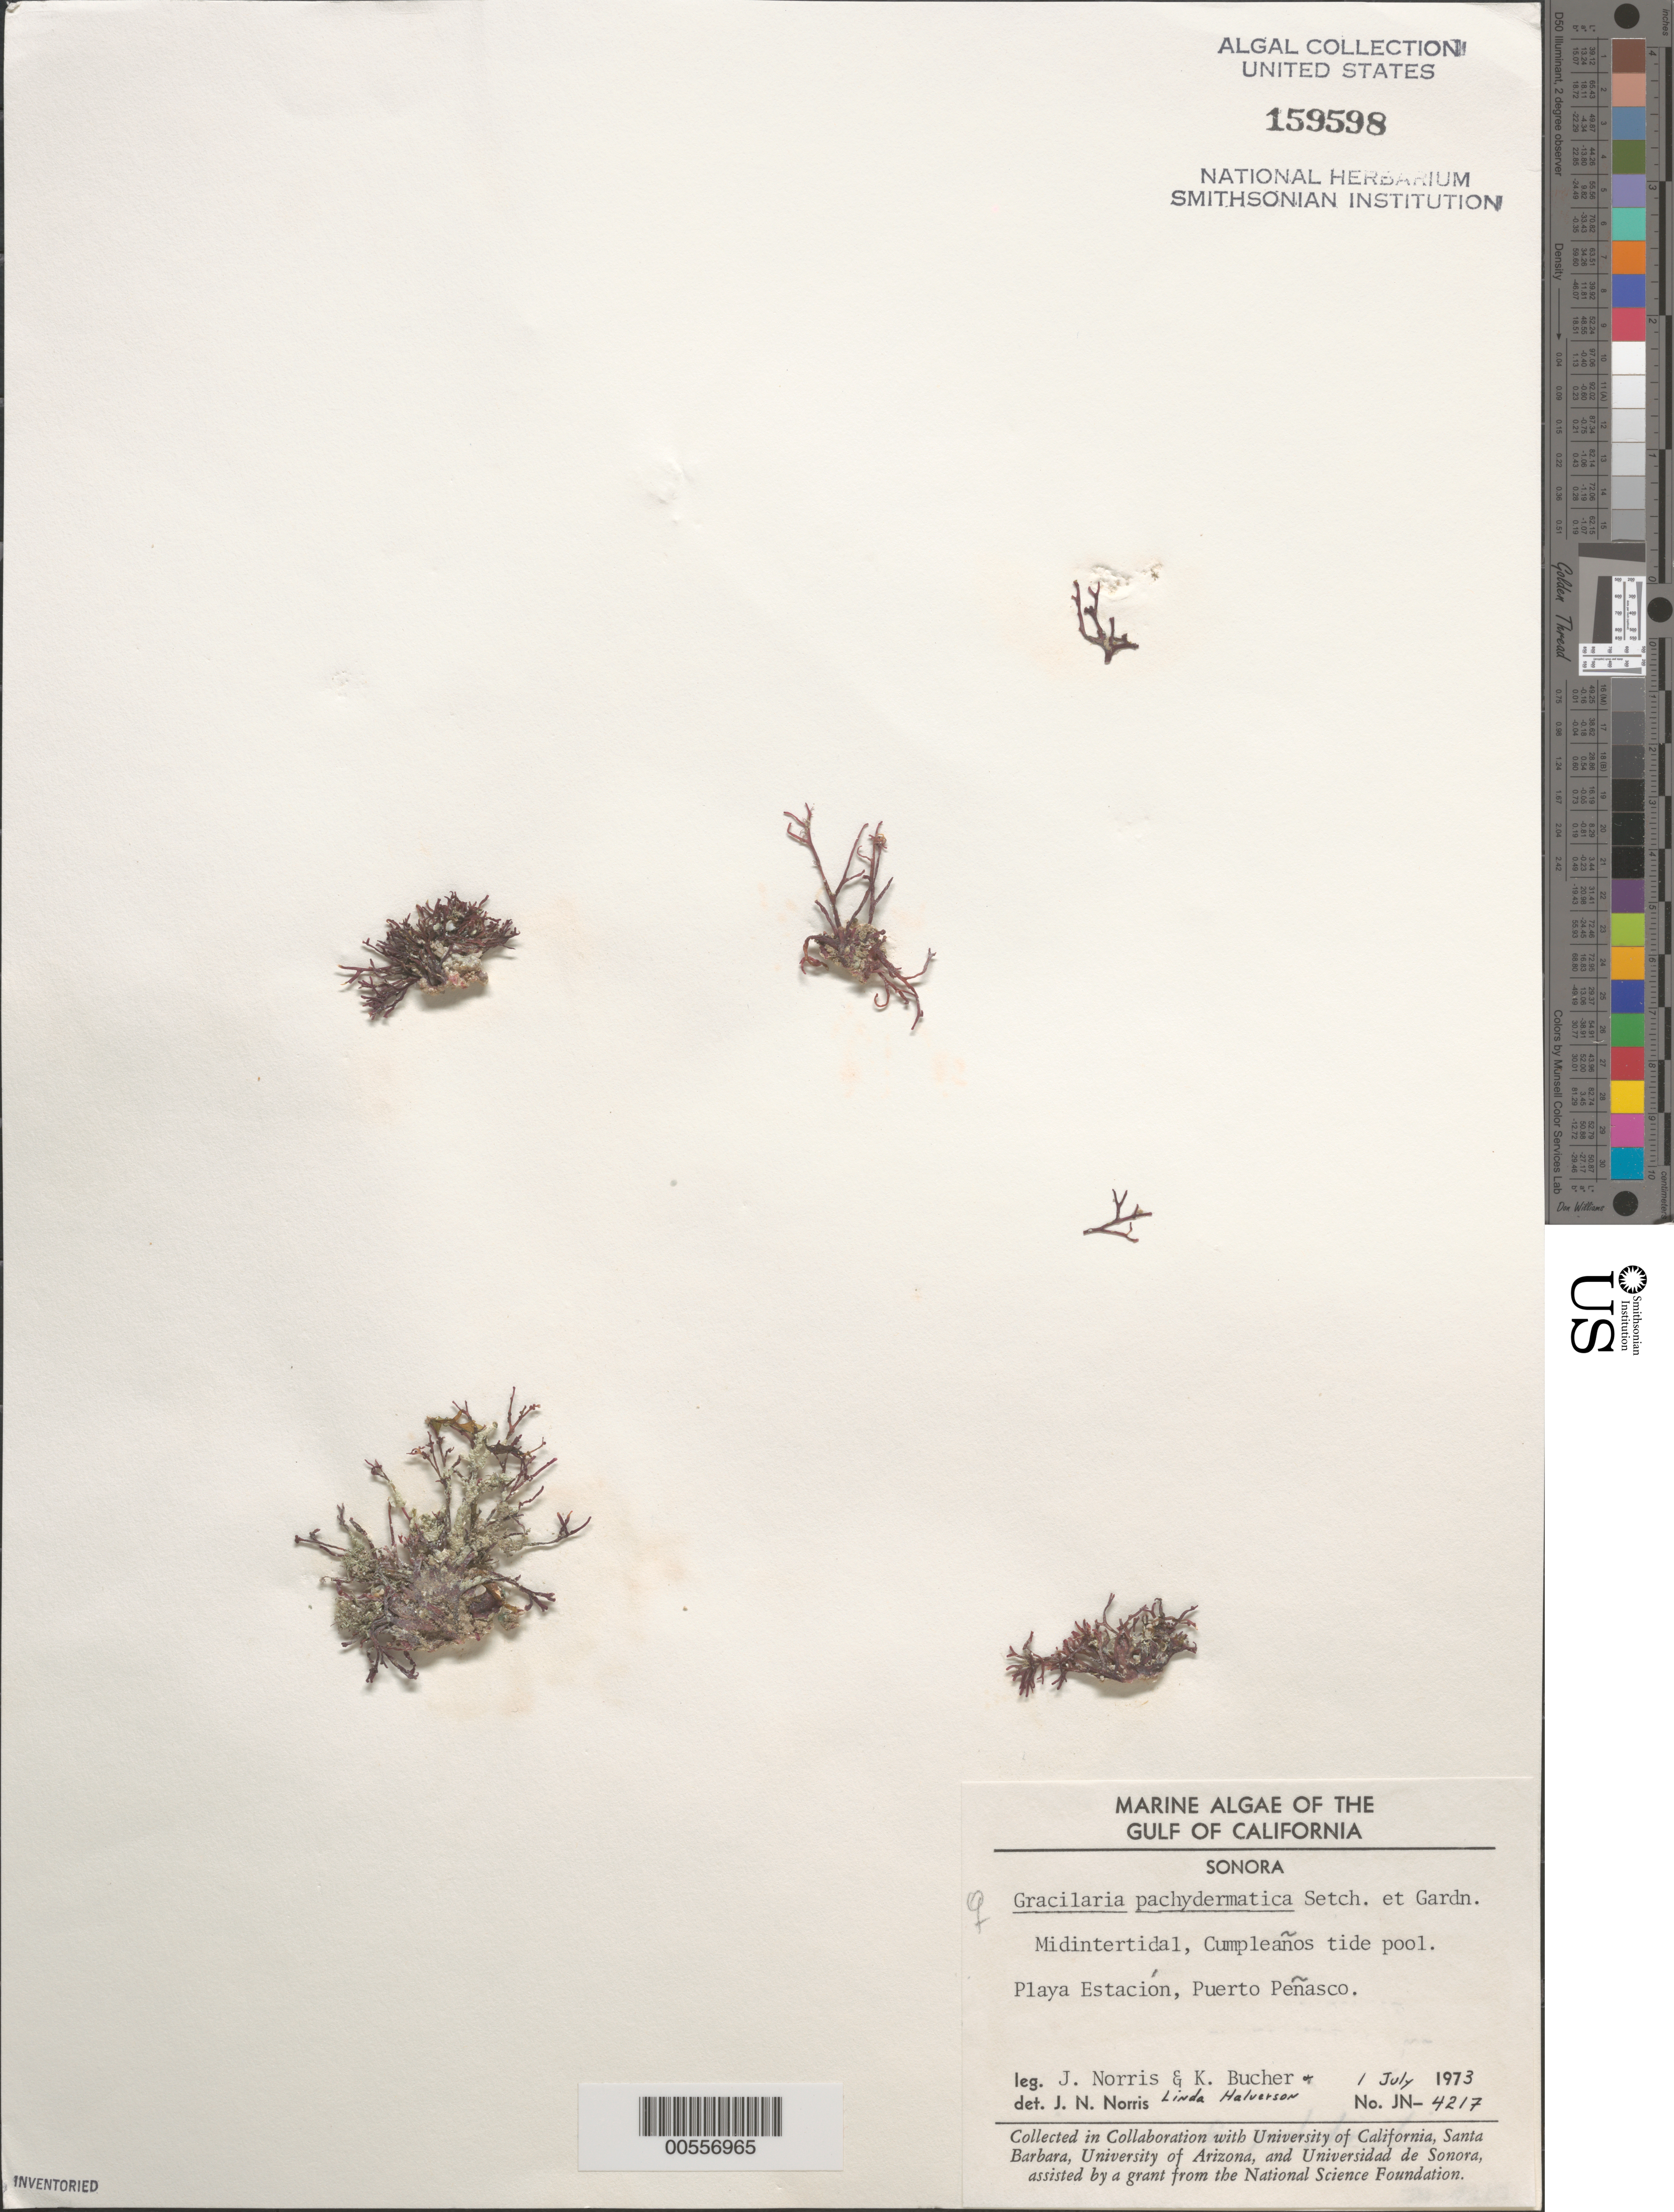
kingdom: Plantae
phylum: Rhodophyta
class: Florideophyceae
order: Gracilariales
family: Gracilariaceae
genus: Gracilaria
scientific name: Gracilaria pachydermatica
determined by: Norris, James N.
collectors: J. N. Norris, K. E. Bucher & L. Halverson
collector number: JN-4217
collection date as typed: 01 Jul 1973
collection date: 1973-07-01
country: Mexico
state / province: Sonora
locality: Playa Estacion, Puerto Penasco, Cumpleanos Tide Pool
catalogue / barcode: US 159598